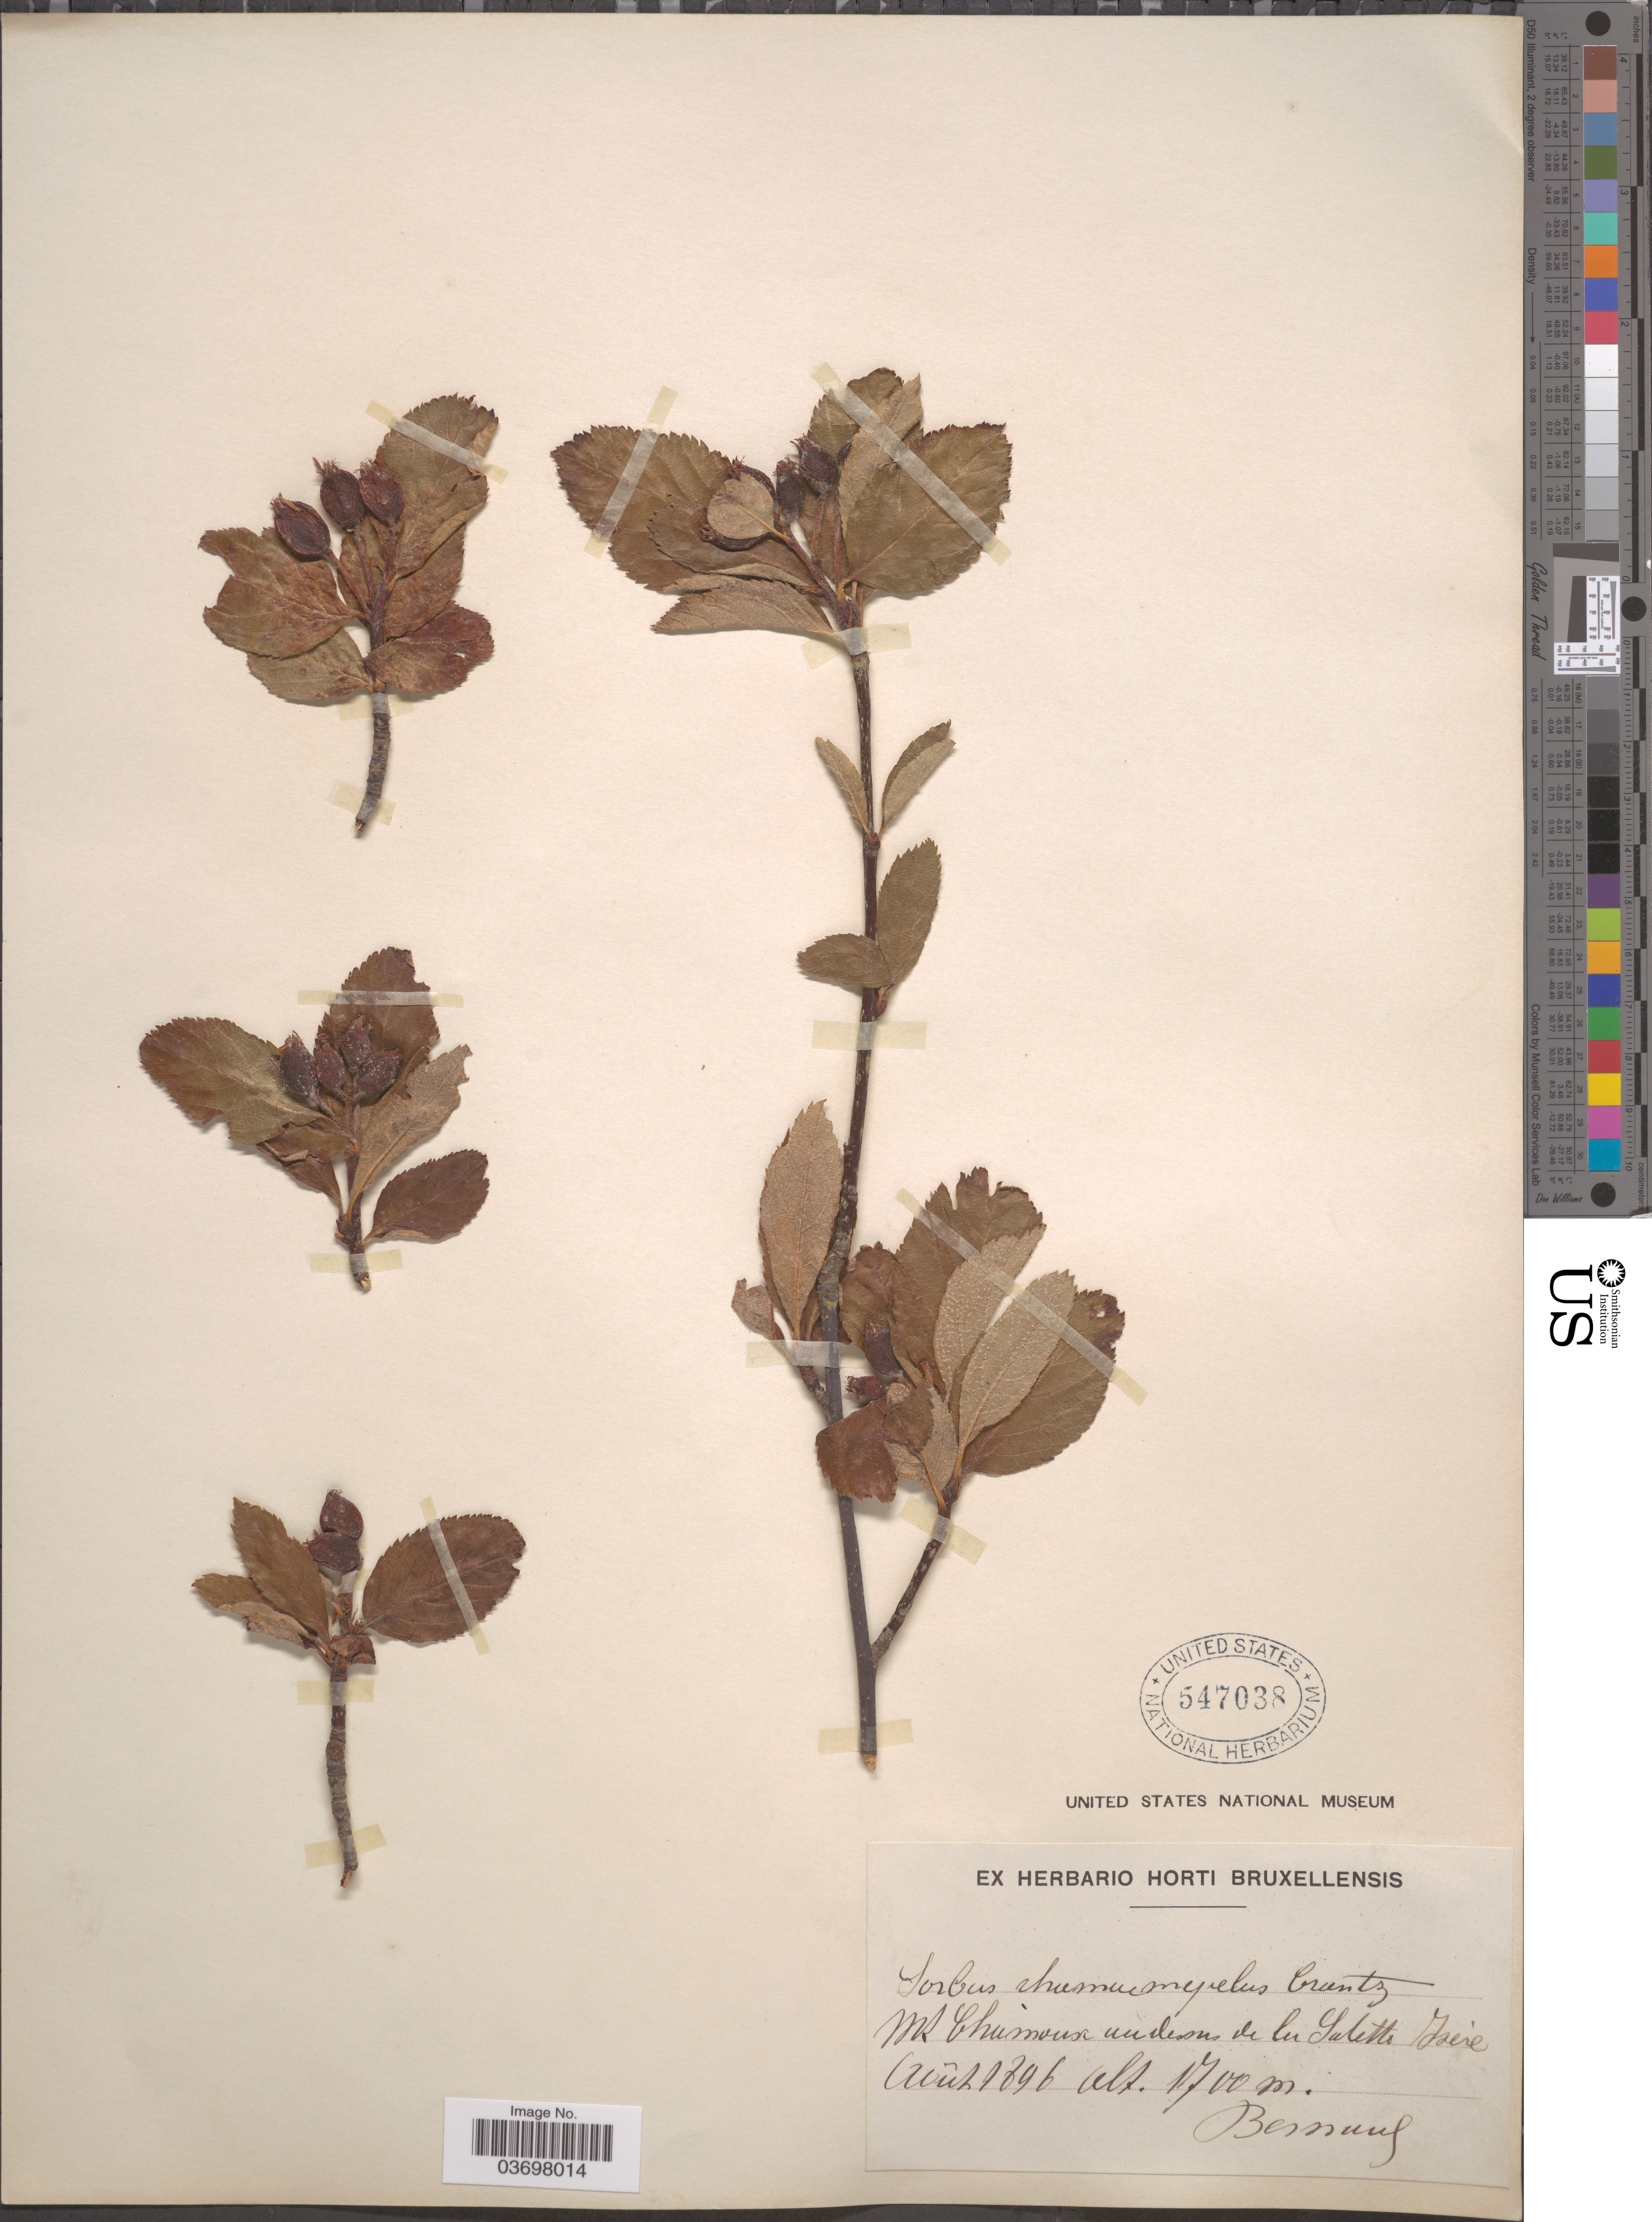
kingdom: Plantae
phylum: Tracheophyta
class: Magnoliopsida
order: Rosales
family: Rosaceae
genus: Chamaemespilus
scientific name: Chamaemespilus alpina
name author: (Mill.) K.R. Robertson & J.B. Phipps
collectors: Bernung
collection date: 1896-08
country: France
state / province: Auvergne-Rhône-Alpes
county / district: Isère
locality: Mt Ghuinoux [interpreted] au dessus de la Galetto [interpreted] Isère.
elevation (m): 1700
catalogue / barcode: US 547038